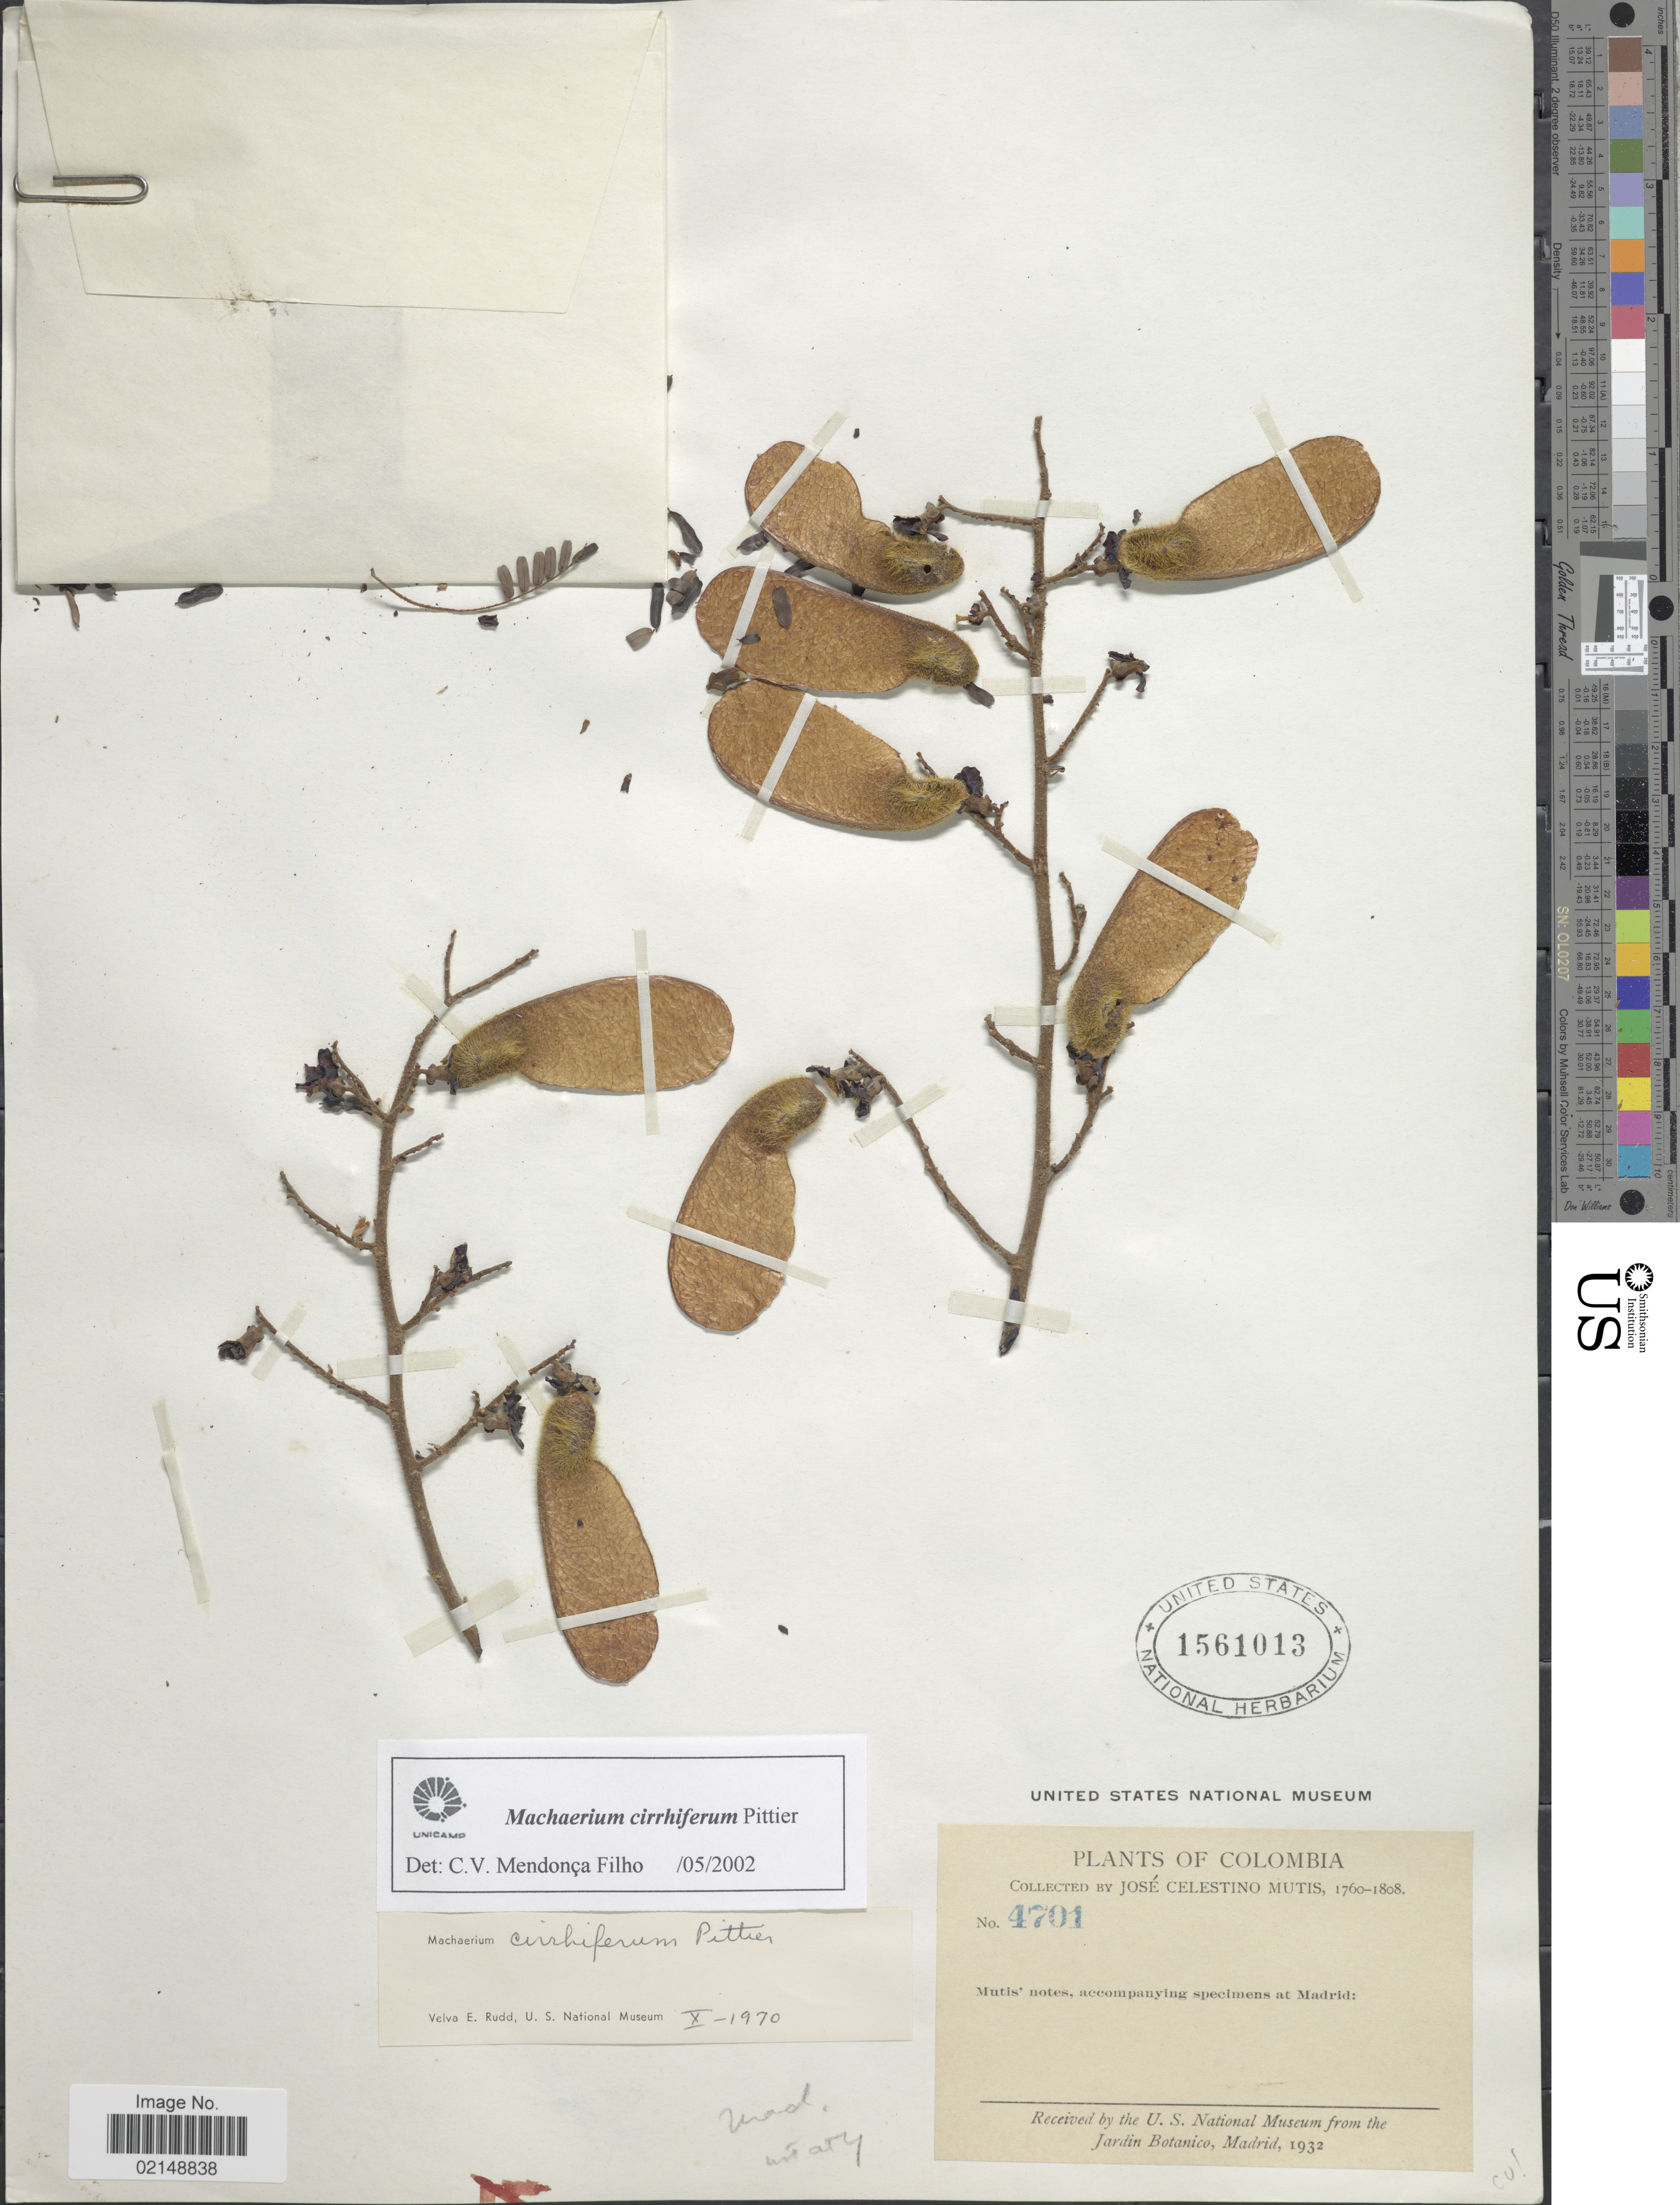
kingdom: Plantae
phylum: Tracheophyta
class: Magnoliopsida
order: Fabales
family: Fabaceae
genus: Machaerium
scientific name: Machaerium cirrhiferum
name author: Pittier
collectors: J. C. B. Mutis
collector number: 4701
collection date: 1760/1808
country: Colombia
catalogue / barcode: US 1561013